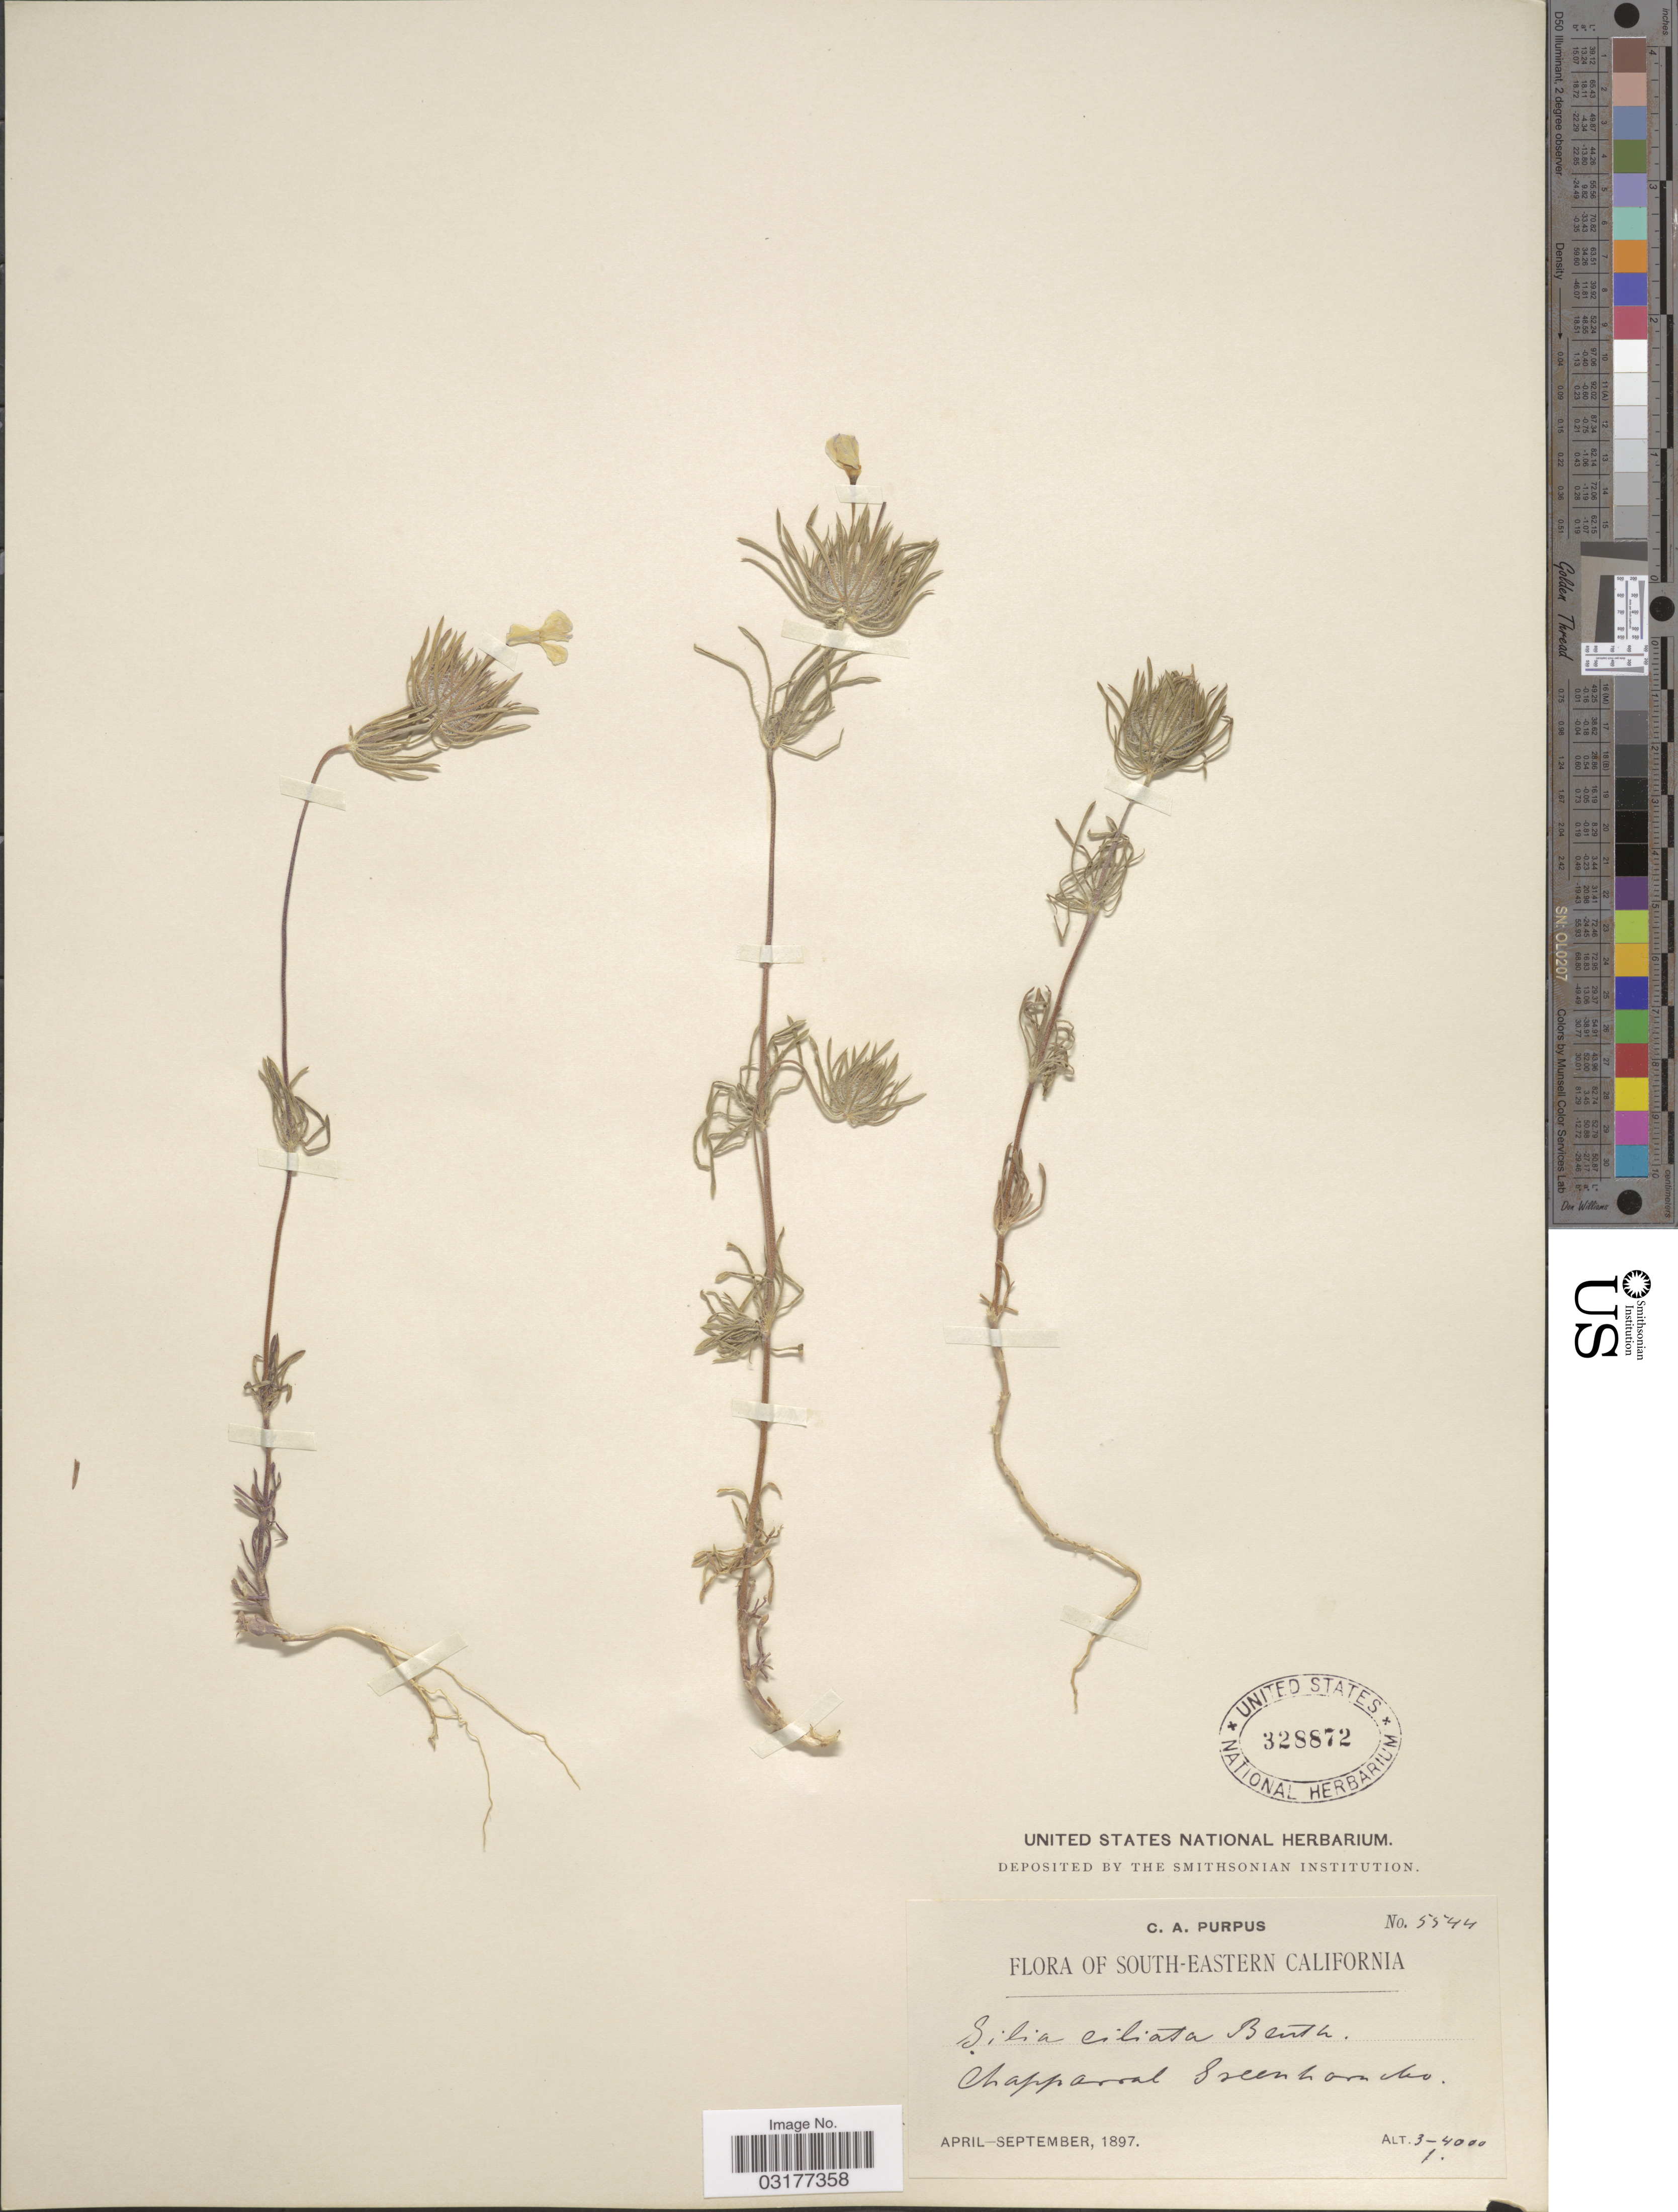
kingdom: Plantae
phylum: Tracheophyta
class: Magnoliopsida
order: Ericales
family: Polemoniaceae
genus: Leptosiphon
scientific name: Leptosiphon ciliatus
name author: (Benth.) Jeps.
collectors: C. A. Purpus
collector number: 5544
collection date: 1897-04/1897-09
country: United States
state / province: California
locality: South-Eastern California. Chaparral Greenhorn Mts.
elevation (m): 914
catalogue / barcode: US 328872